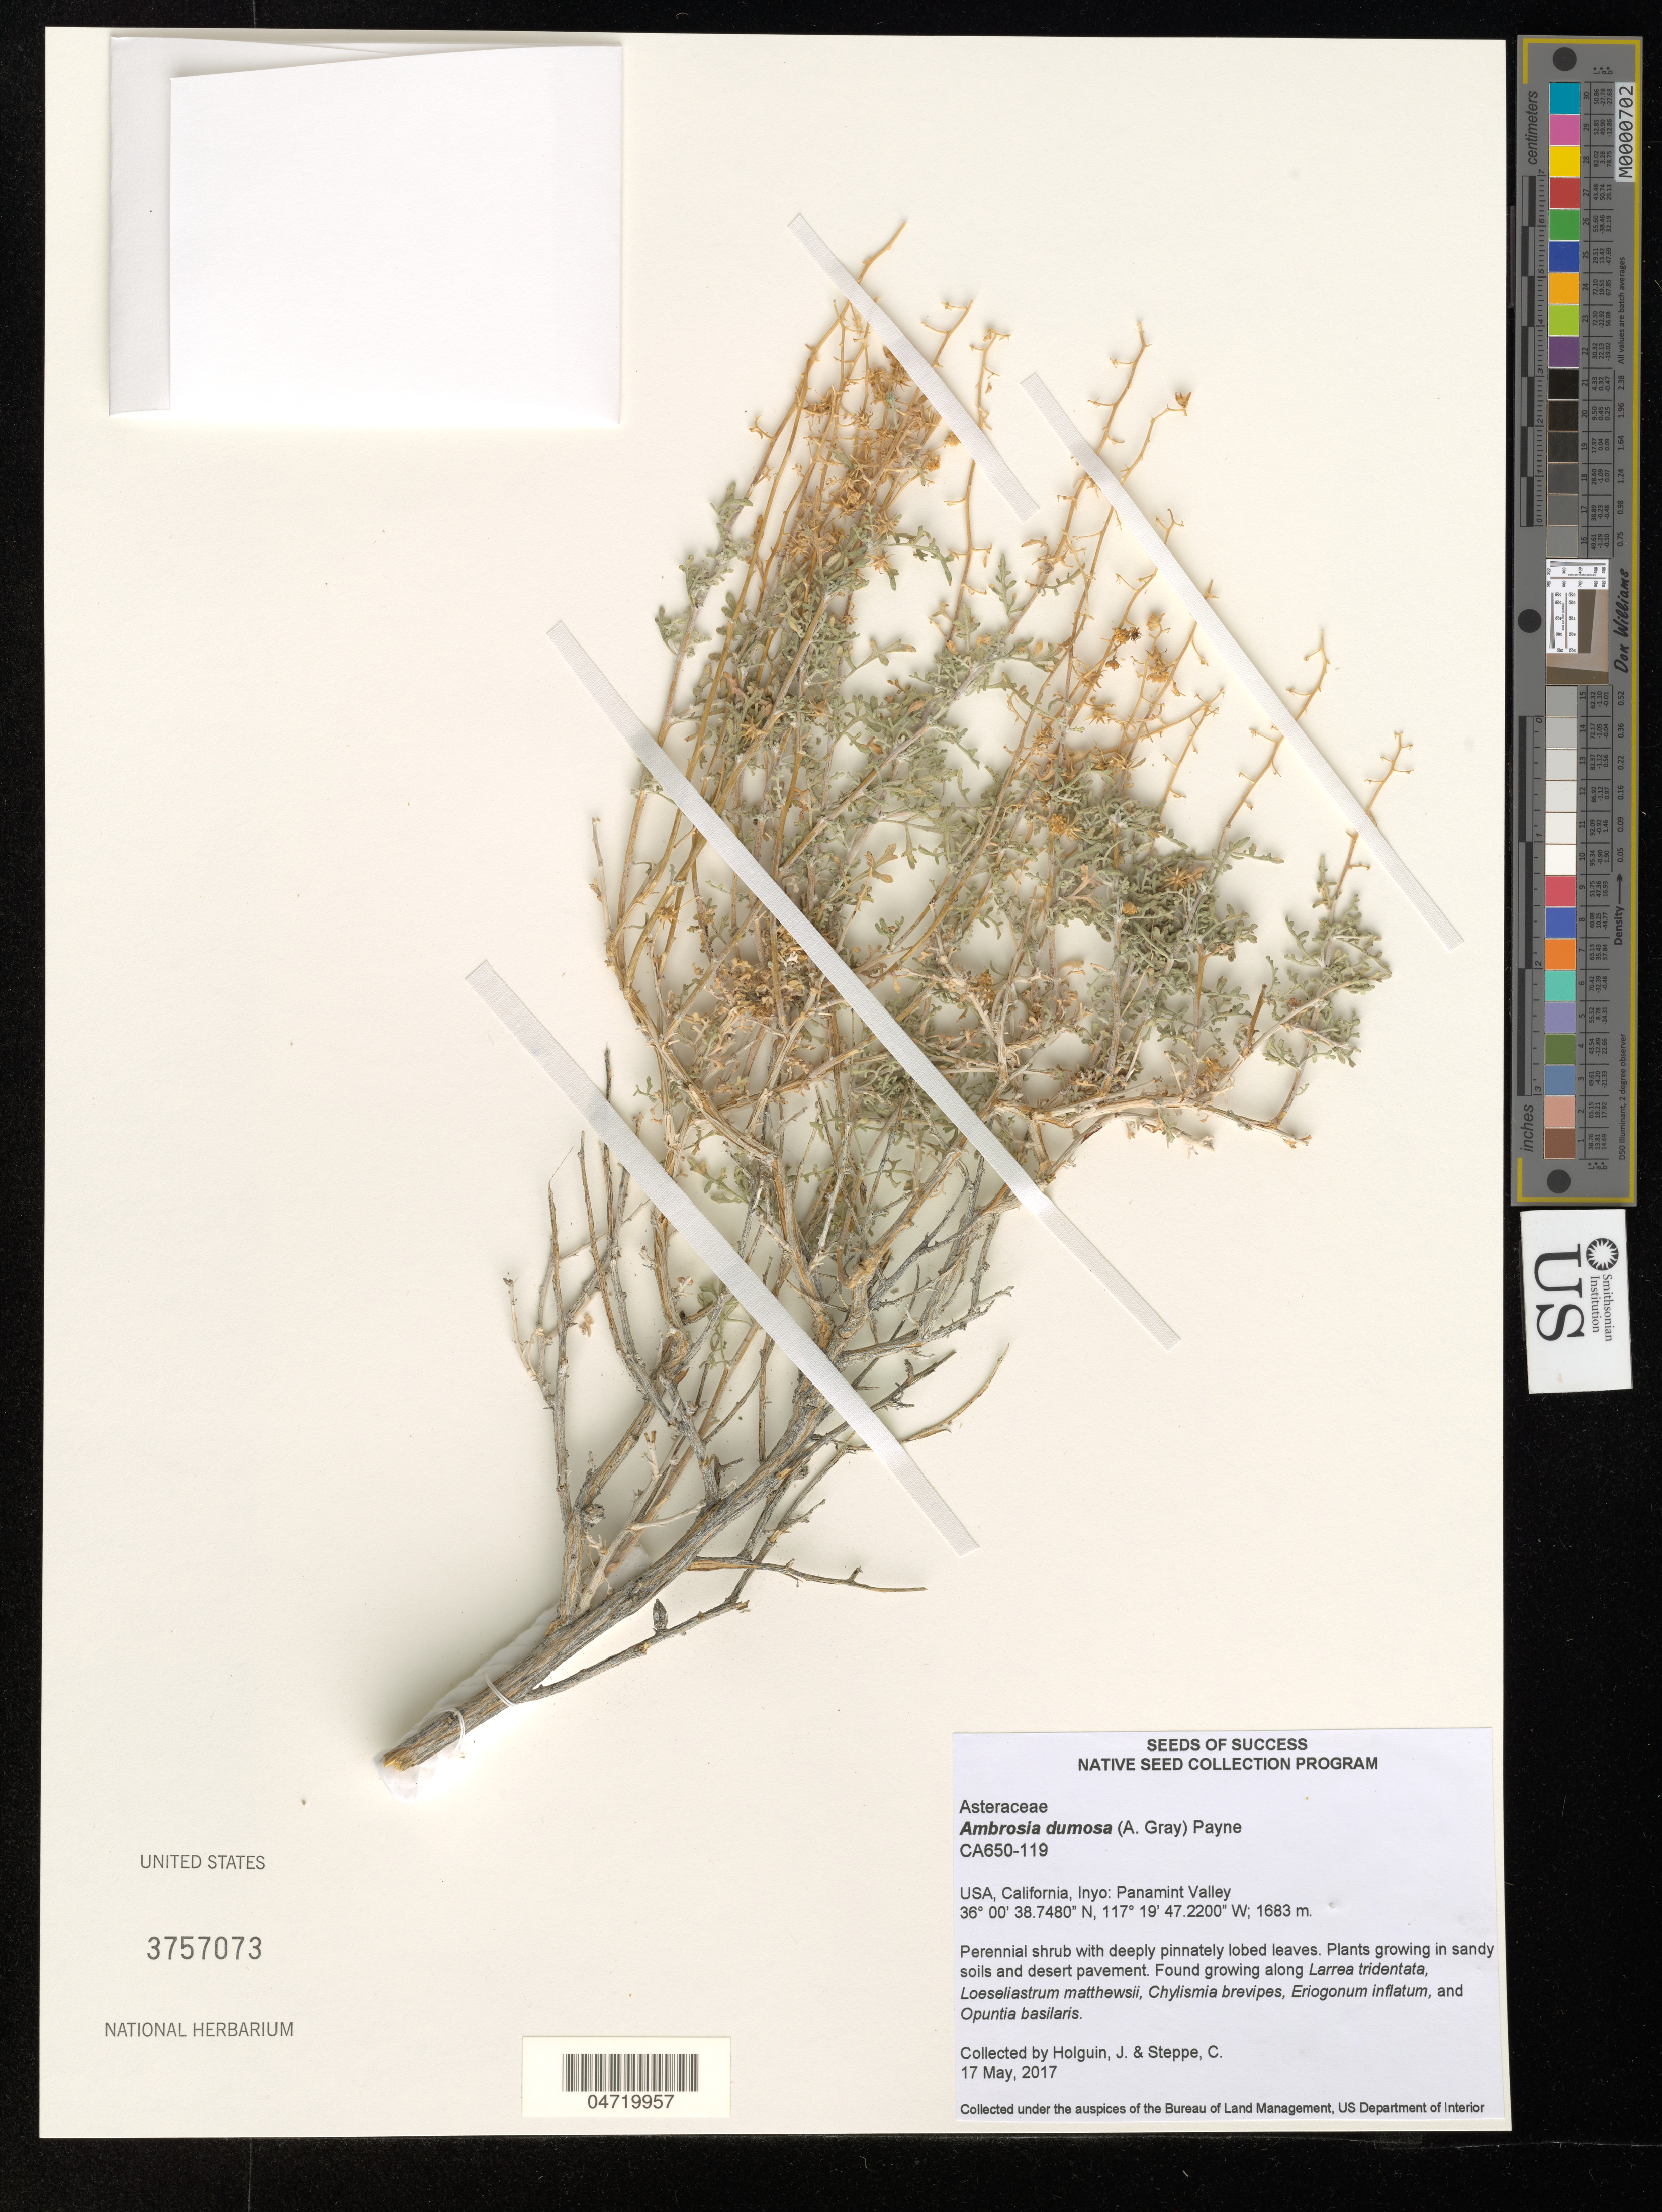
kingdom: Plantae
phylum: Tracheophyta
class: Magnoliopsida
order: Asterales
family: Asteraceae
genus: Ambrosia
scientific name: Ambrosia dumosa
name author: (A. Gray) W.W.Payne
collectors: J. Holguin & C. Steppe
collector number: CA650-119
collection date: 2017-05-17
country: United States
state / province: California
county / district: Inyo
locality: Inyo: Panamint Valley.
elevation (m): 1683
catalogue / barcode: US 3757073